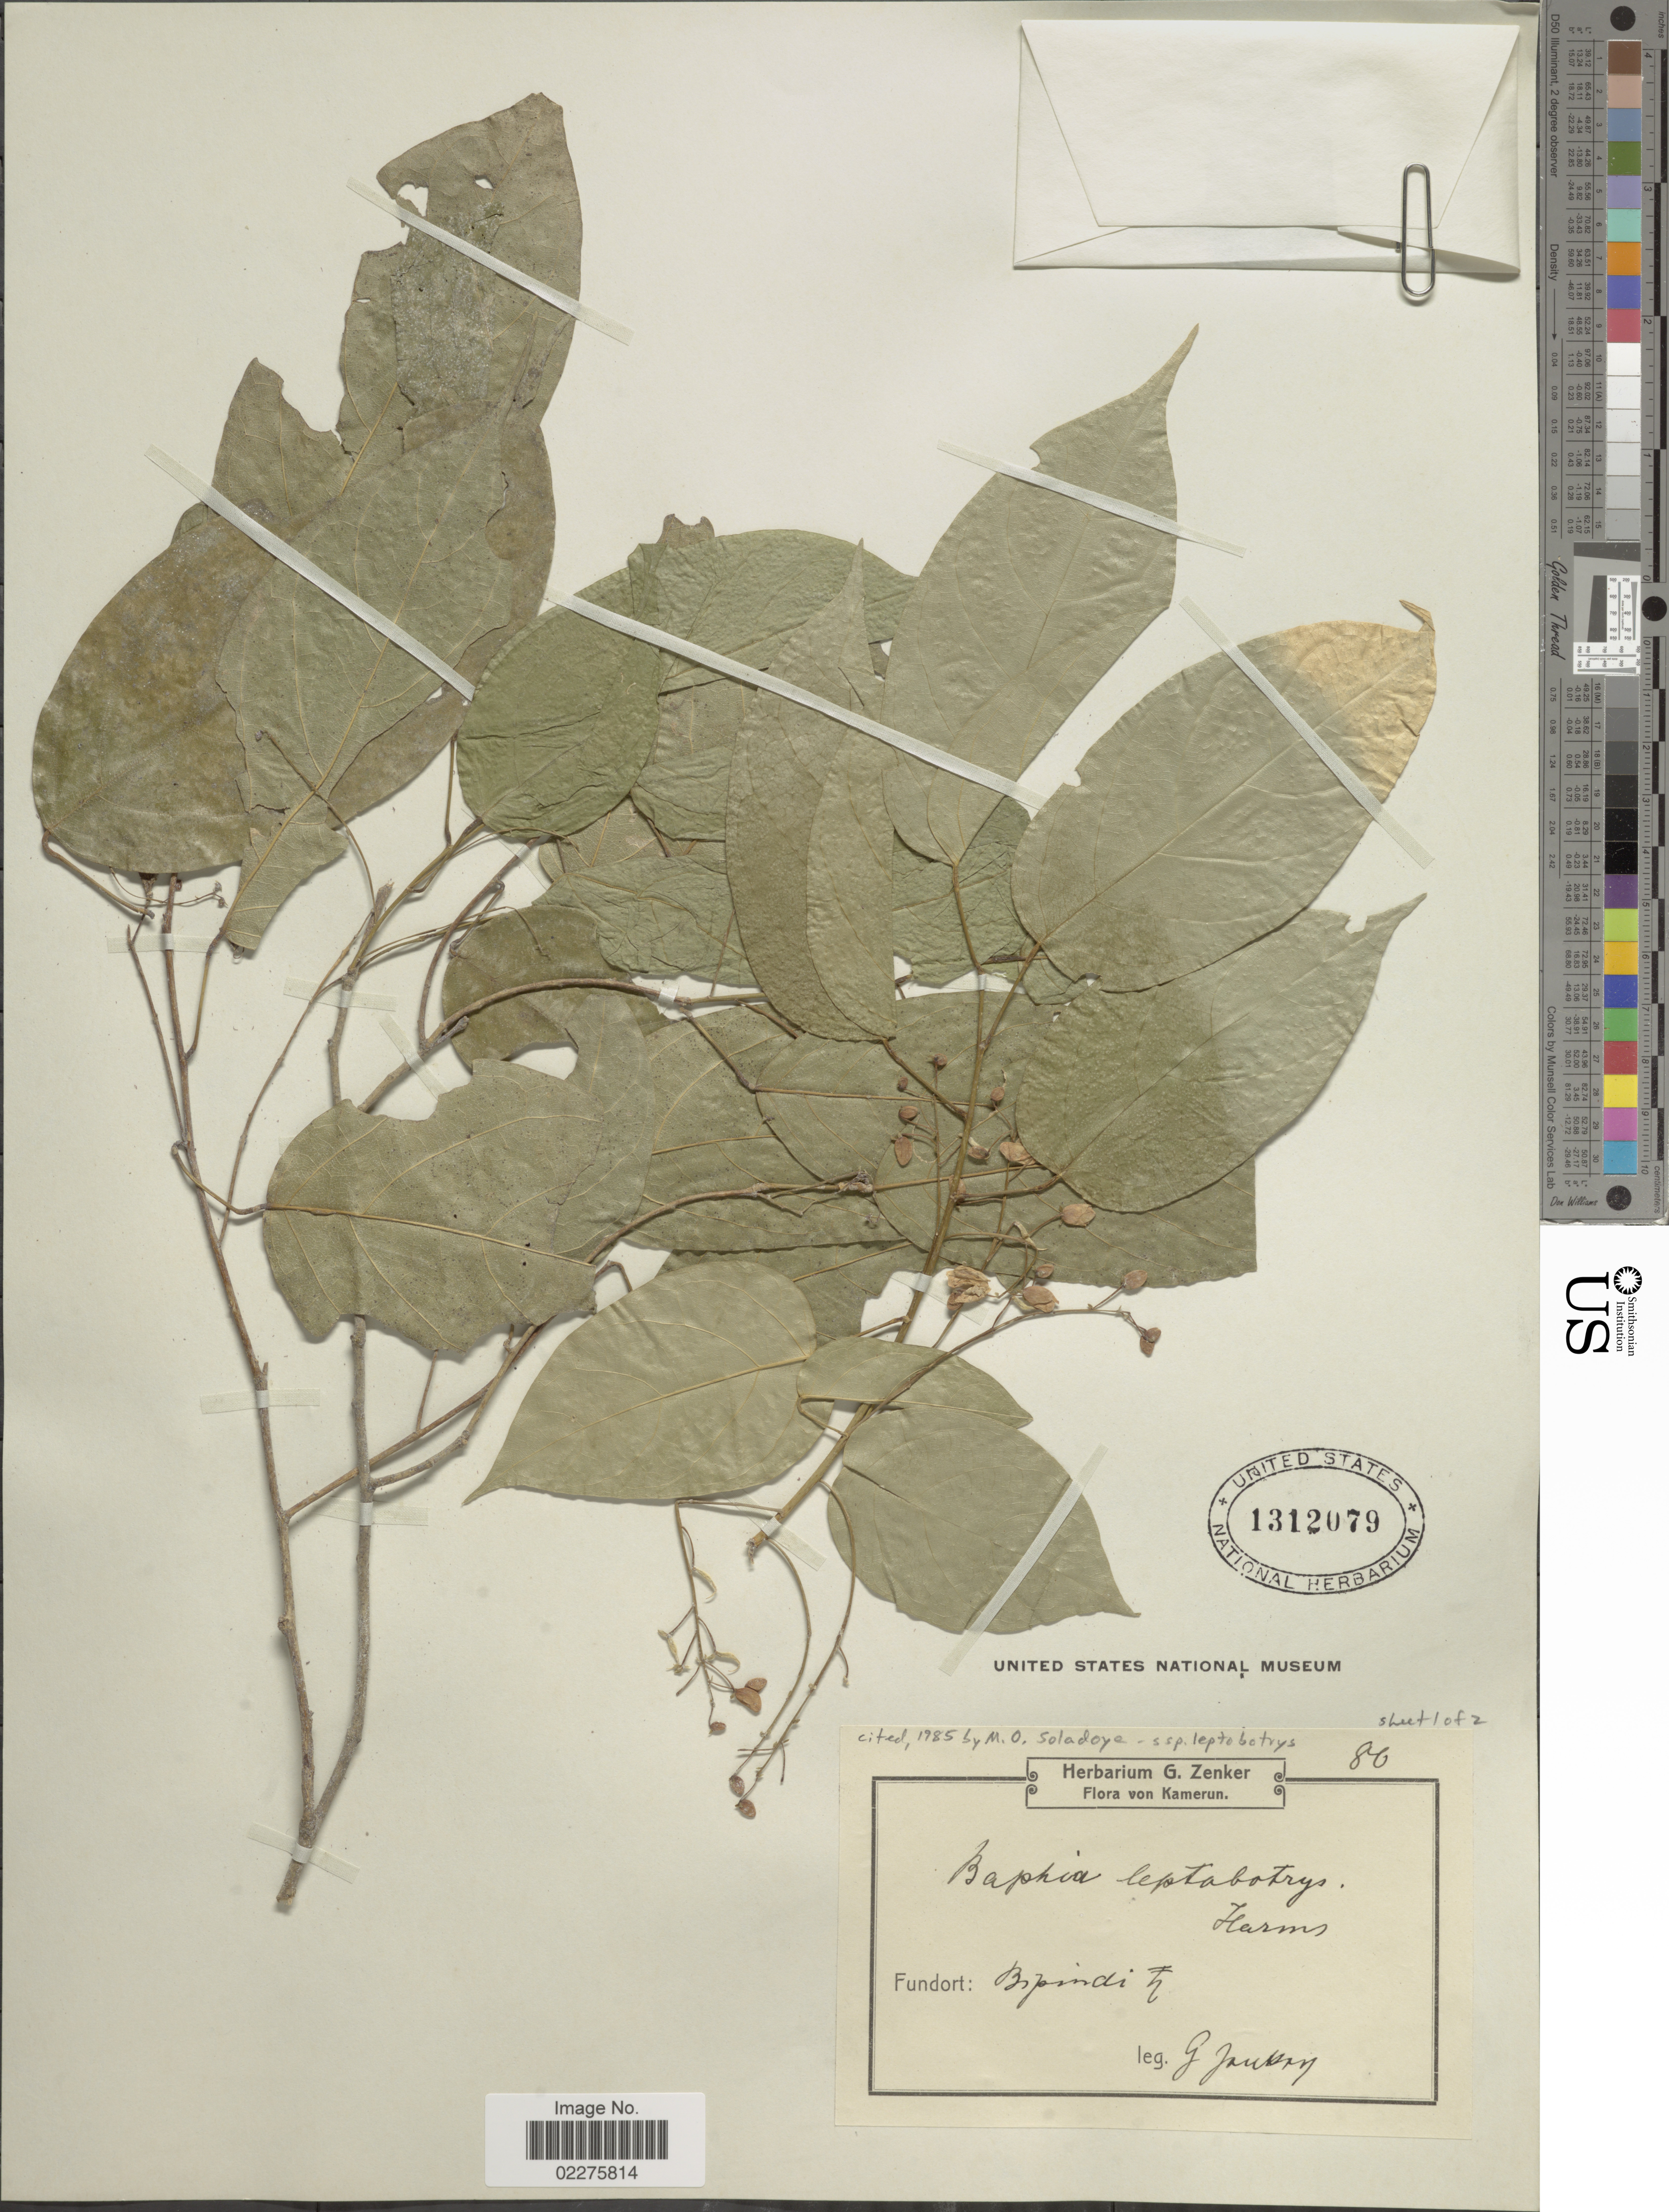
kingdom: Plantae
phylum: Tracheophyta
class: Magnoliopsida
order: Fabales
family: Fabaceae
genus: Baphia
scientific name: Baphia leptobotrys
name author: Harms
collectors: G. Jankay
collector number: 80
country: Cameroon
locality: Bipindi S [interpreted]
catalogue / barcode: US 1312079